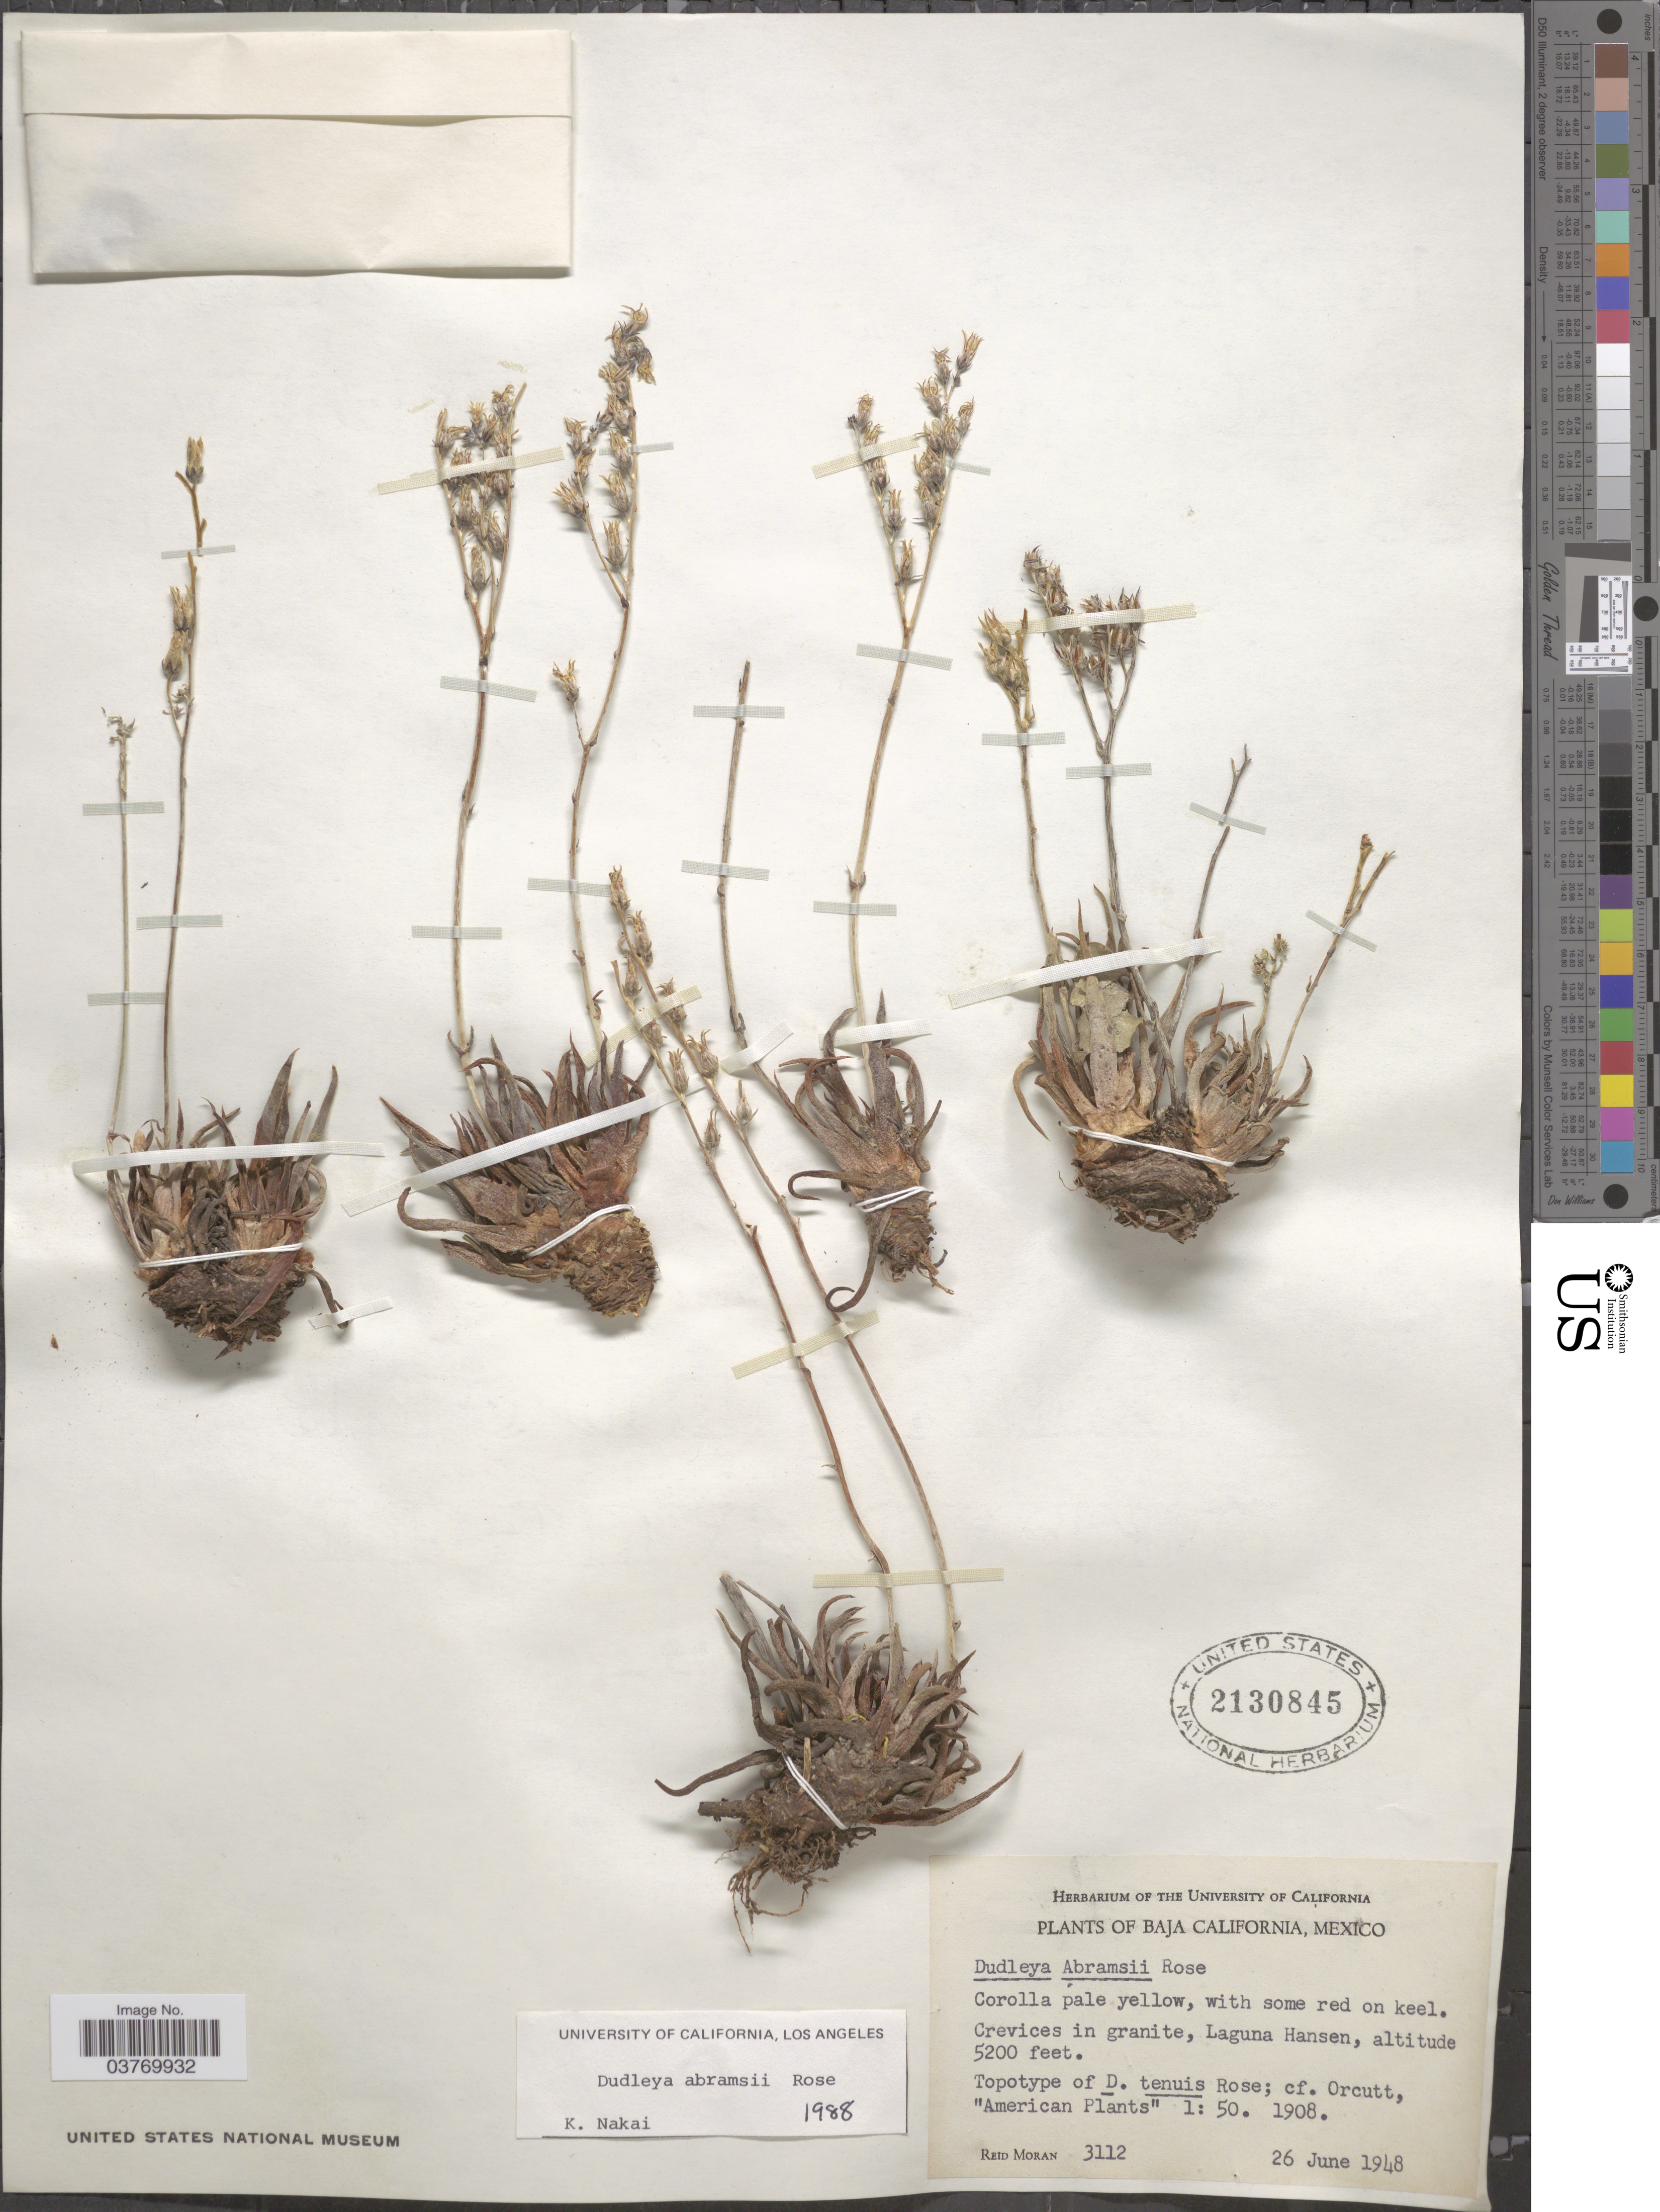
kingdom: Plantae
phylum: Tracheophyta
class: Magnoliopsida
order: Saxifragales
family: Crassulaceae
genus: Dudleya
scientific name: Dudleya abramsii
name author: Rose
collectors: R. V. Moran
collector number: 3112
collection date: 1948-06-26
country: Mexico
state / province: Baja California Norte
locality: Crevices in granite, Laguna Hansen.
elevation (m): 1585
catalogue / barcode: US 2130845